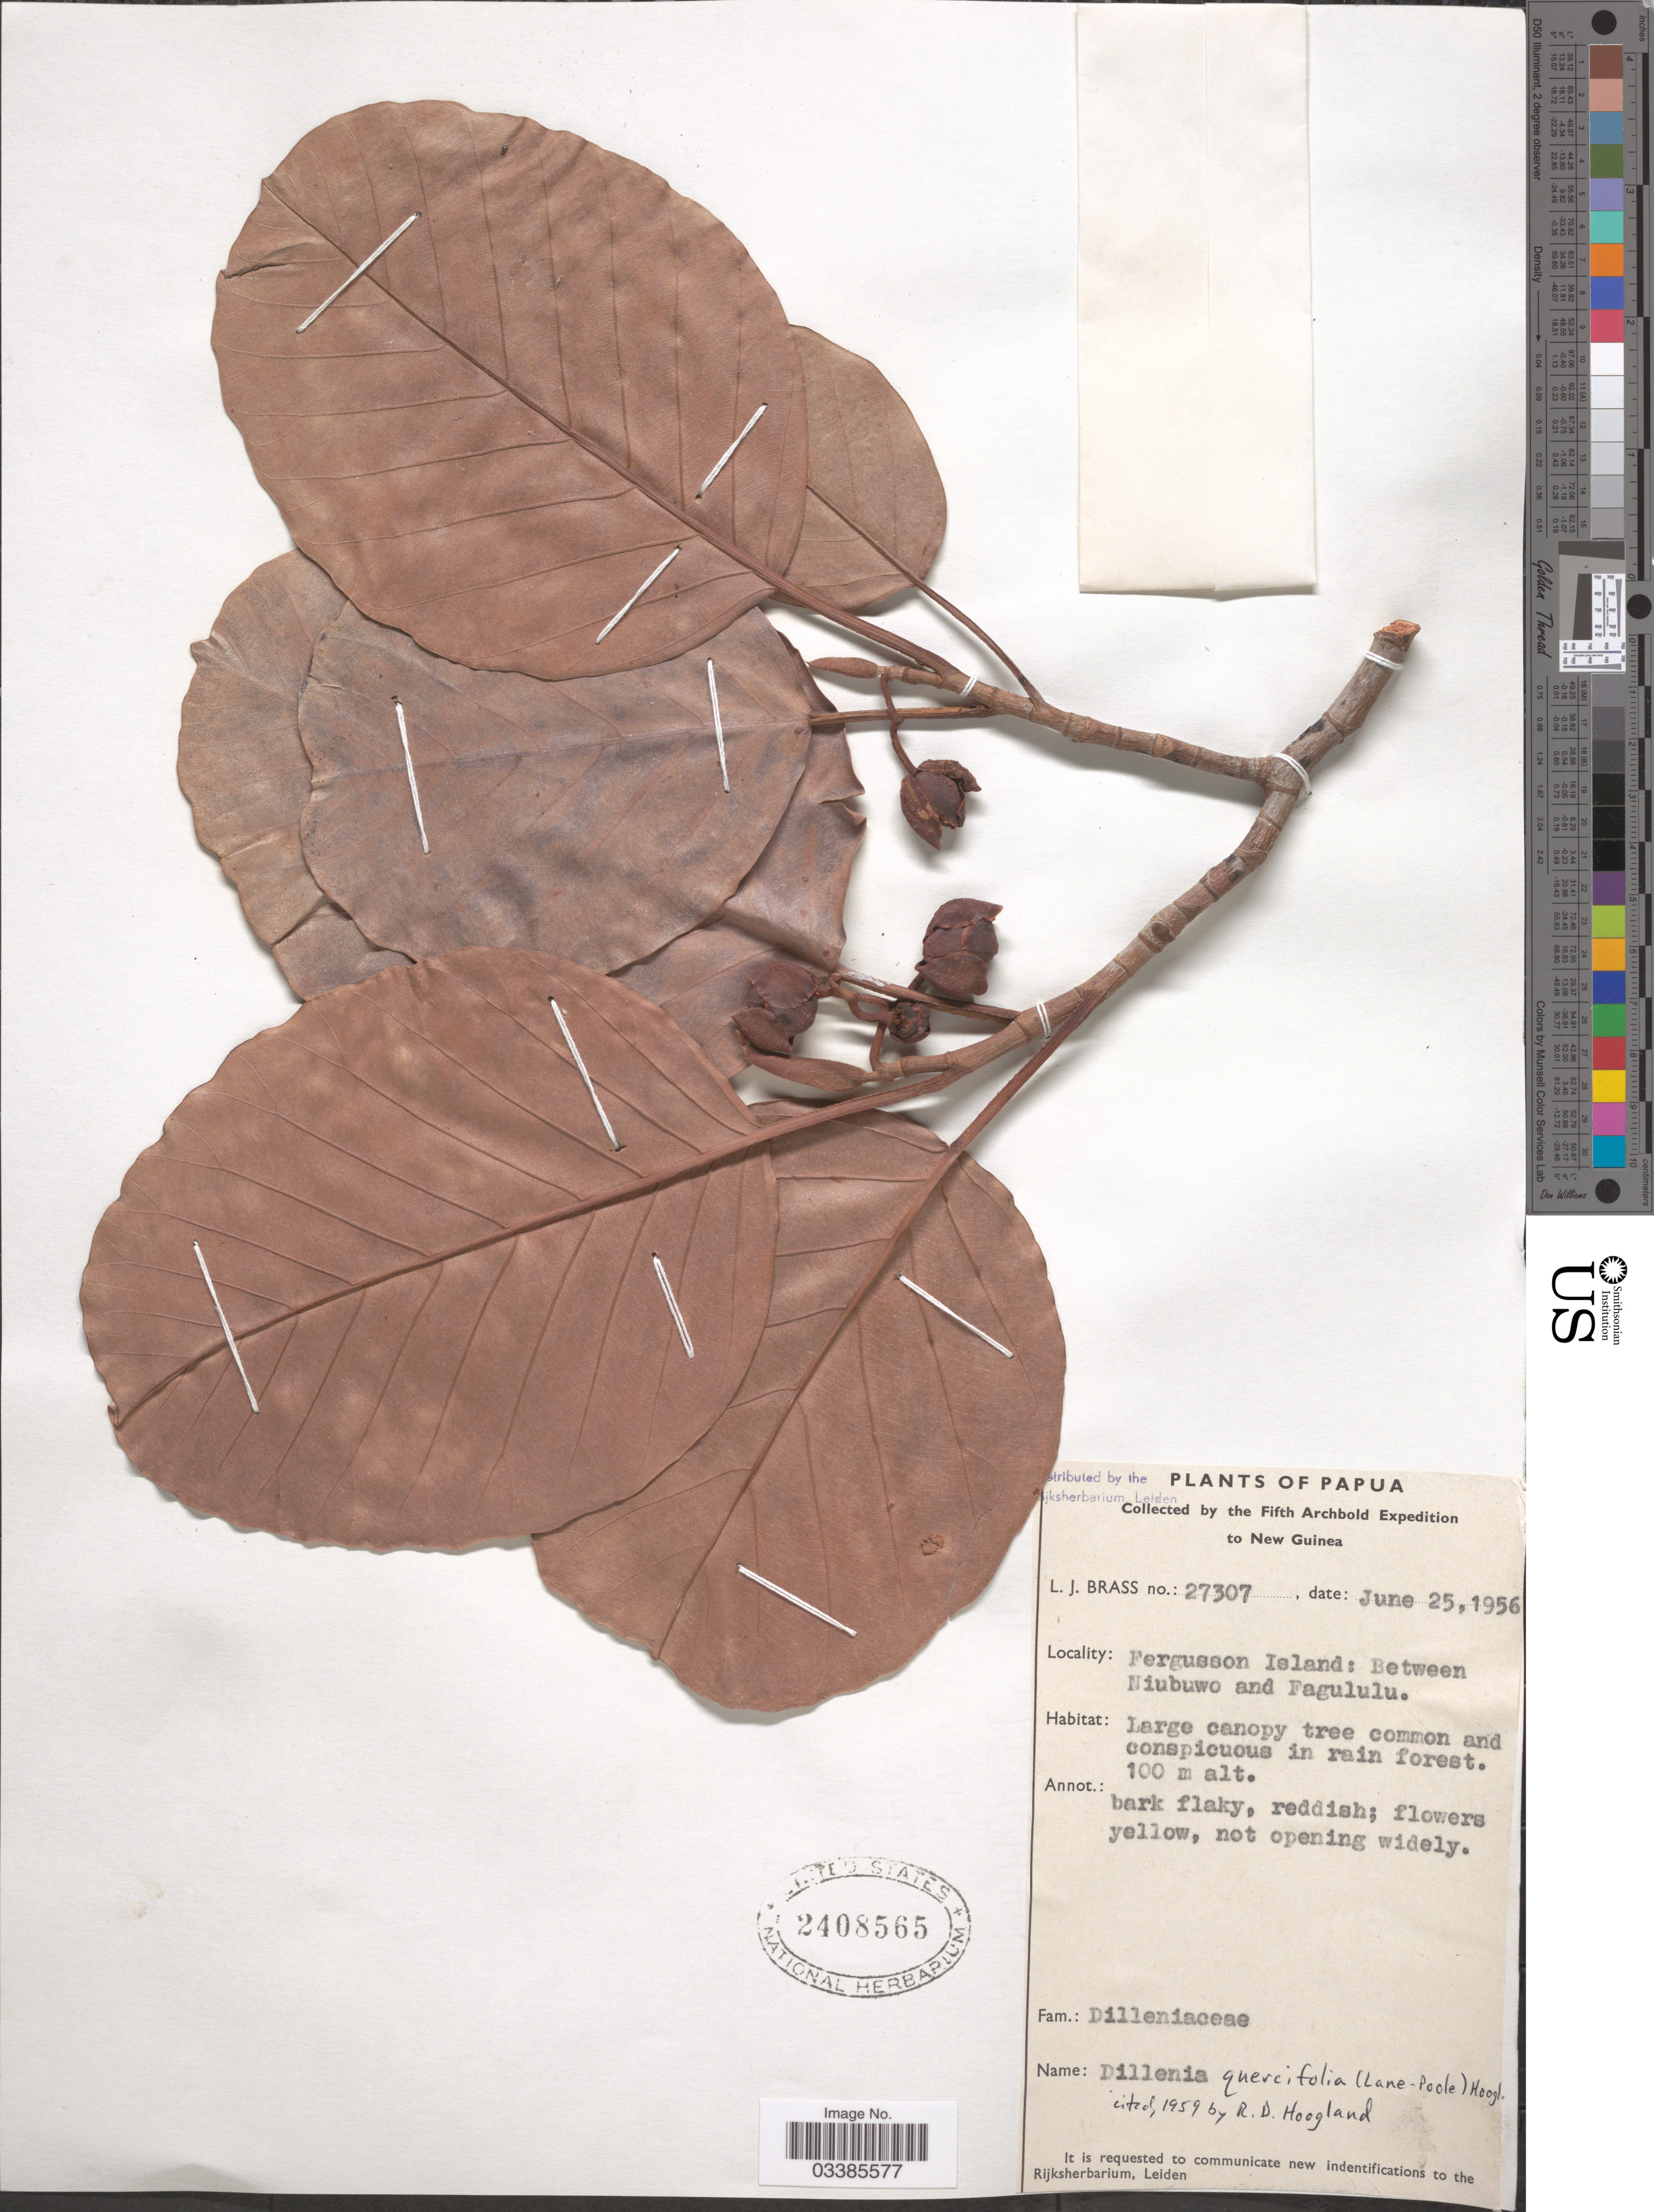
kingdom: Plantae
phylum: Tracheophyta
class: Magnoliopsida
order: Dilleniales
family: Dilleniaceae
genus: Dillenia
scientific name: Dillenia quercifolia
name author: (C.T. White & W.D. Francis ex Lane-Poole) Hoogland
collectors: L. J. Brass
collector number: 27307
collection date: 1956-06-25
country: Papua New Guinea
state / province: Milne Bay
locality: Papua. New Guinea. Fergusson Island: Between Niubuwo and Fagululu.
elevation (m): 100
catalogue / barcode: US 2408565